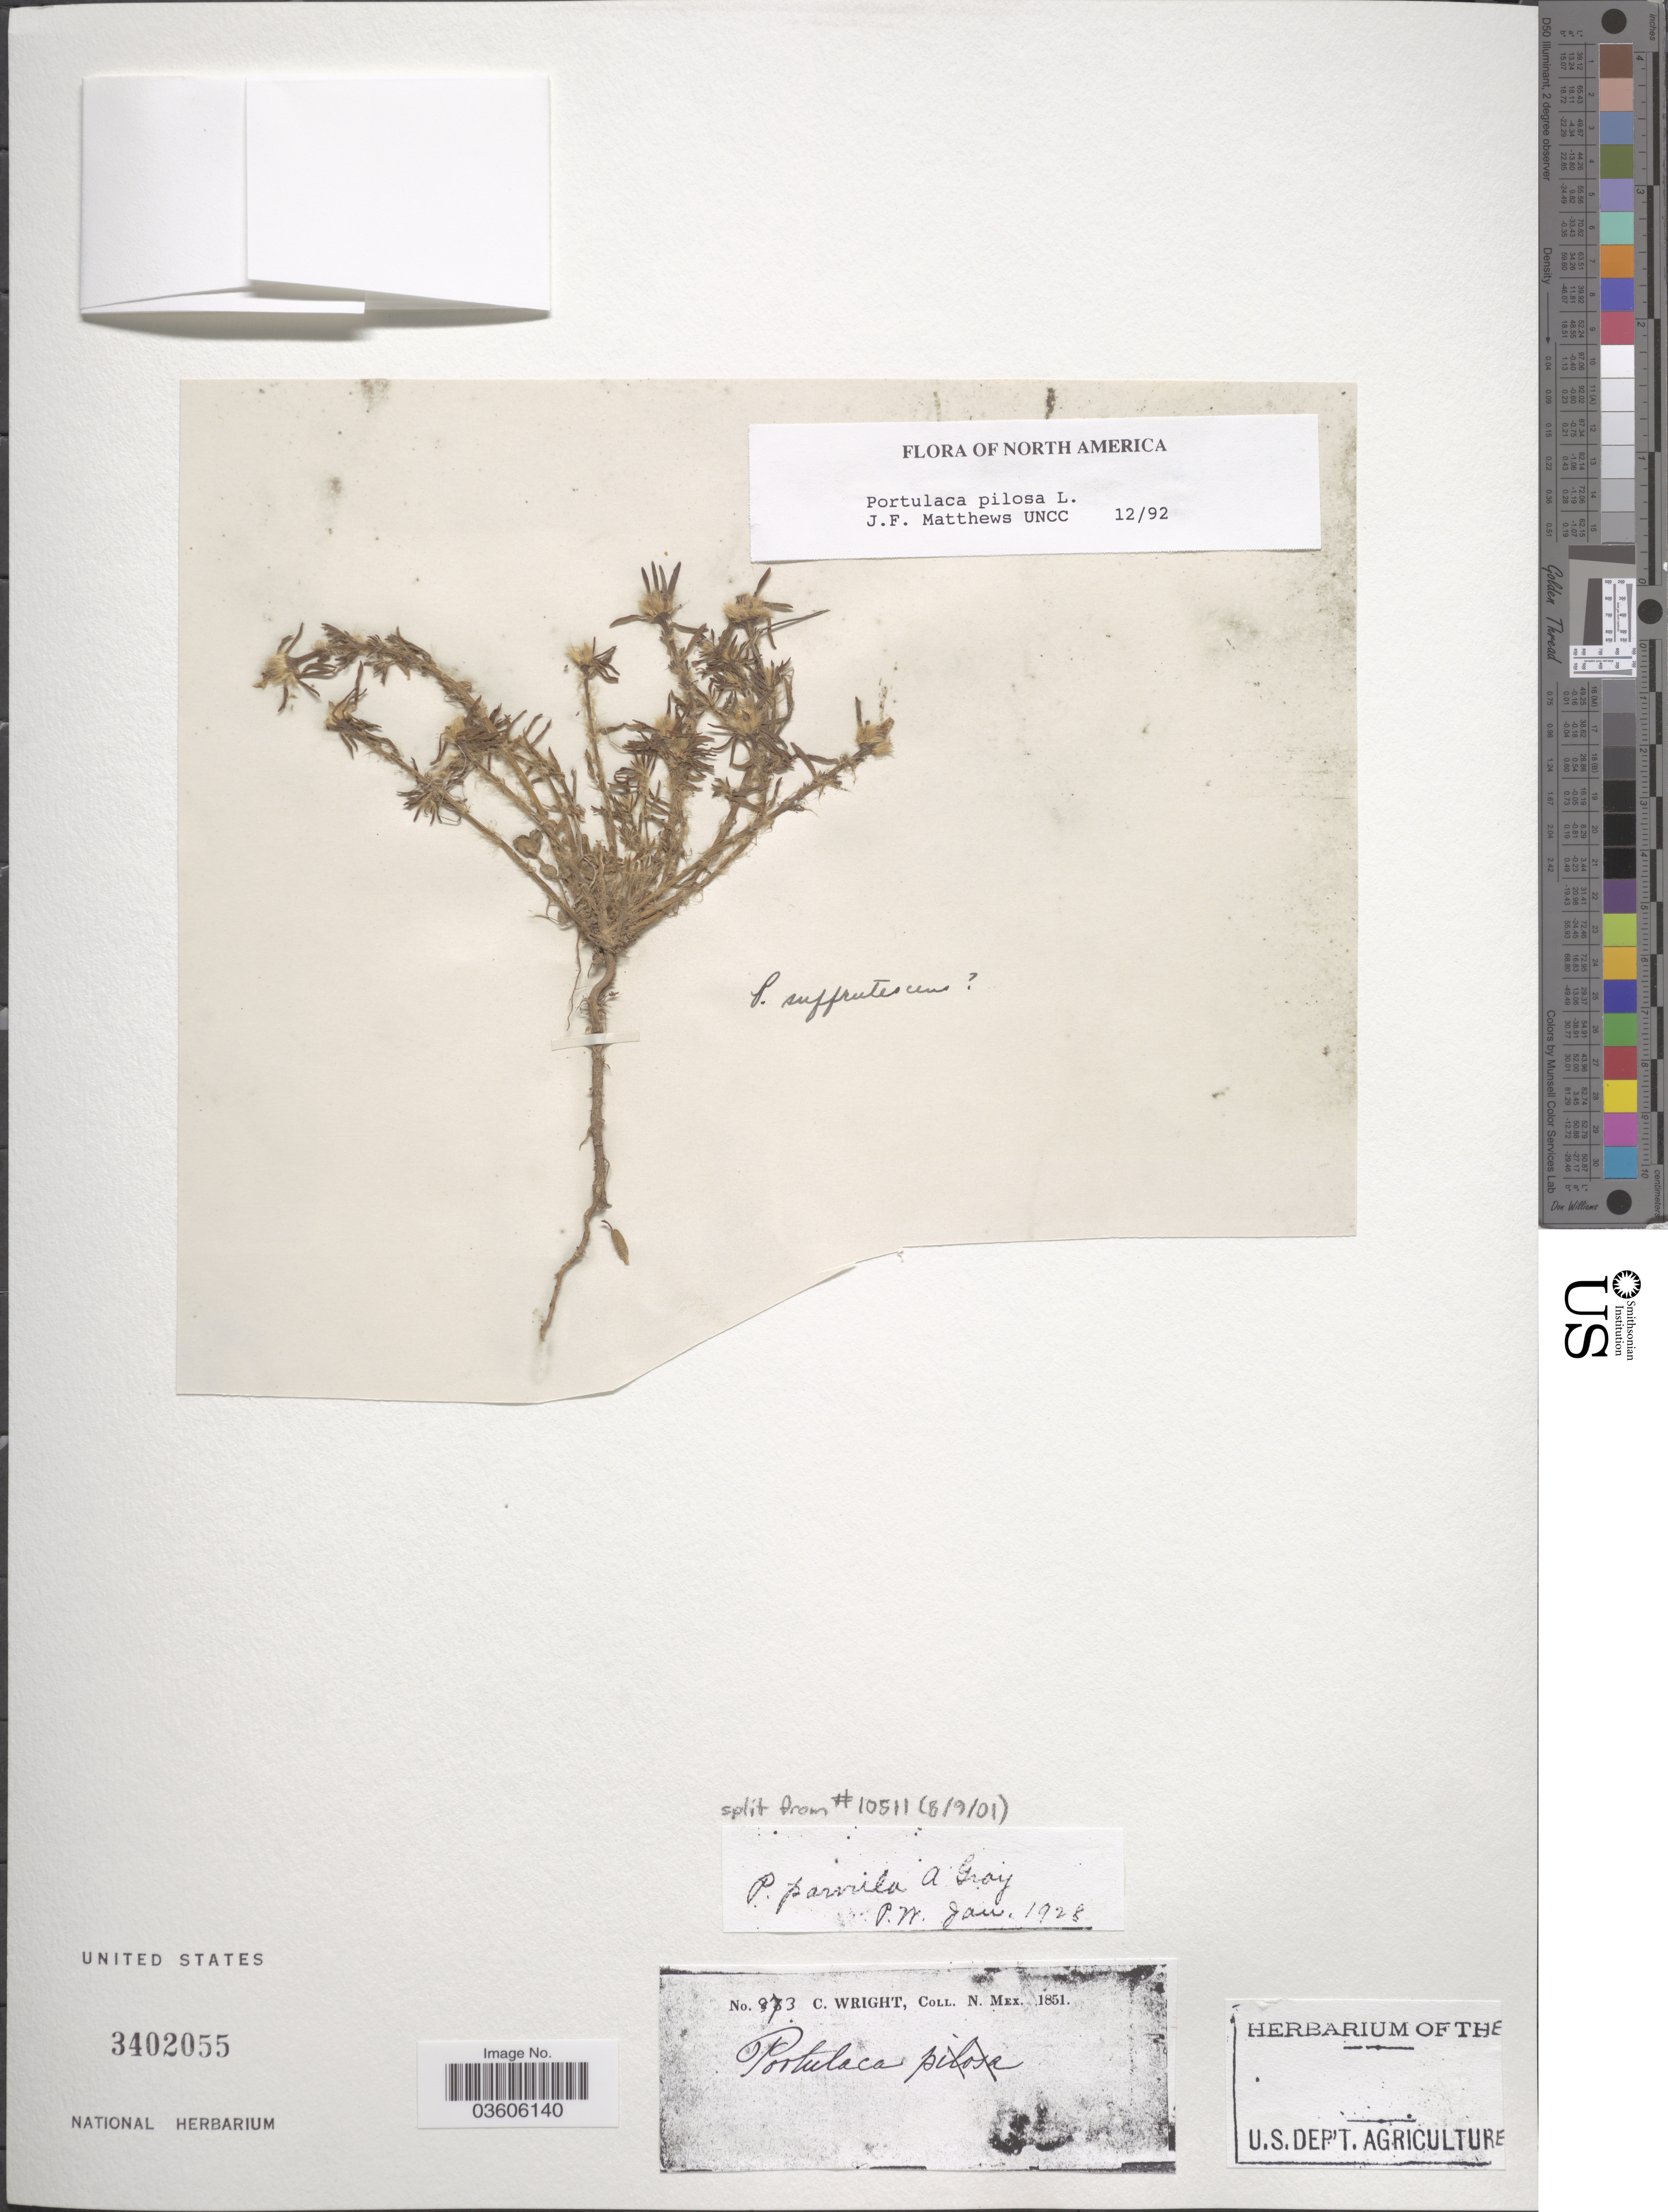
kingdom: Plantae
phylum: Tracheophyta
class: Magnoliopsida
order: Caryophyllales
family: Portulacaceae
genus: Portulaca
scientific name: Portulaca pilosa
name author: L.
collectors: C. Wright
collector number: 973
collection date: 1851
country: United States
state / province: New Mexico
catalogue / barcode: US 3402055